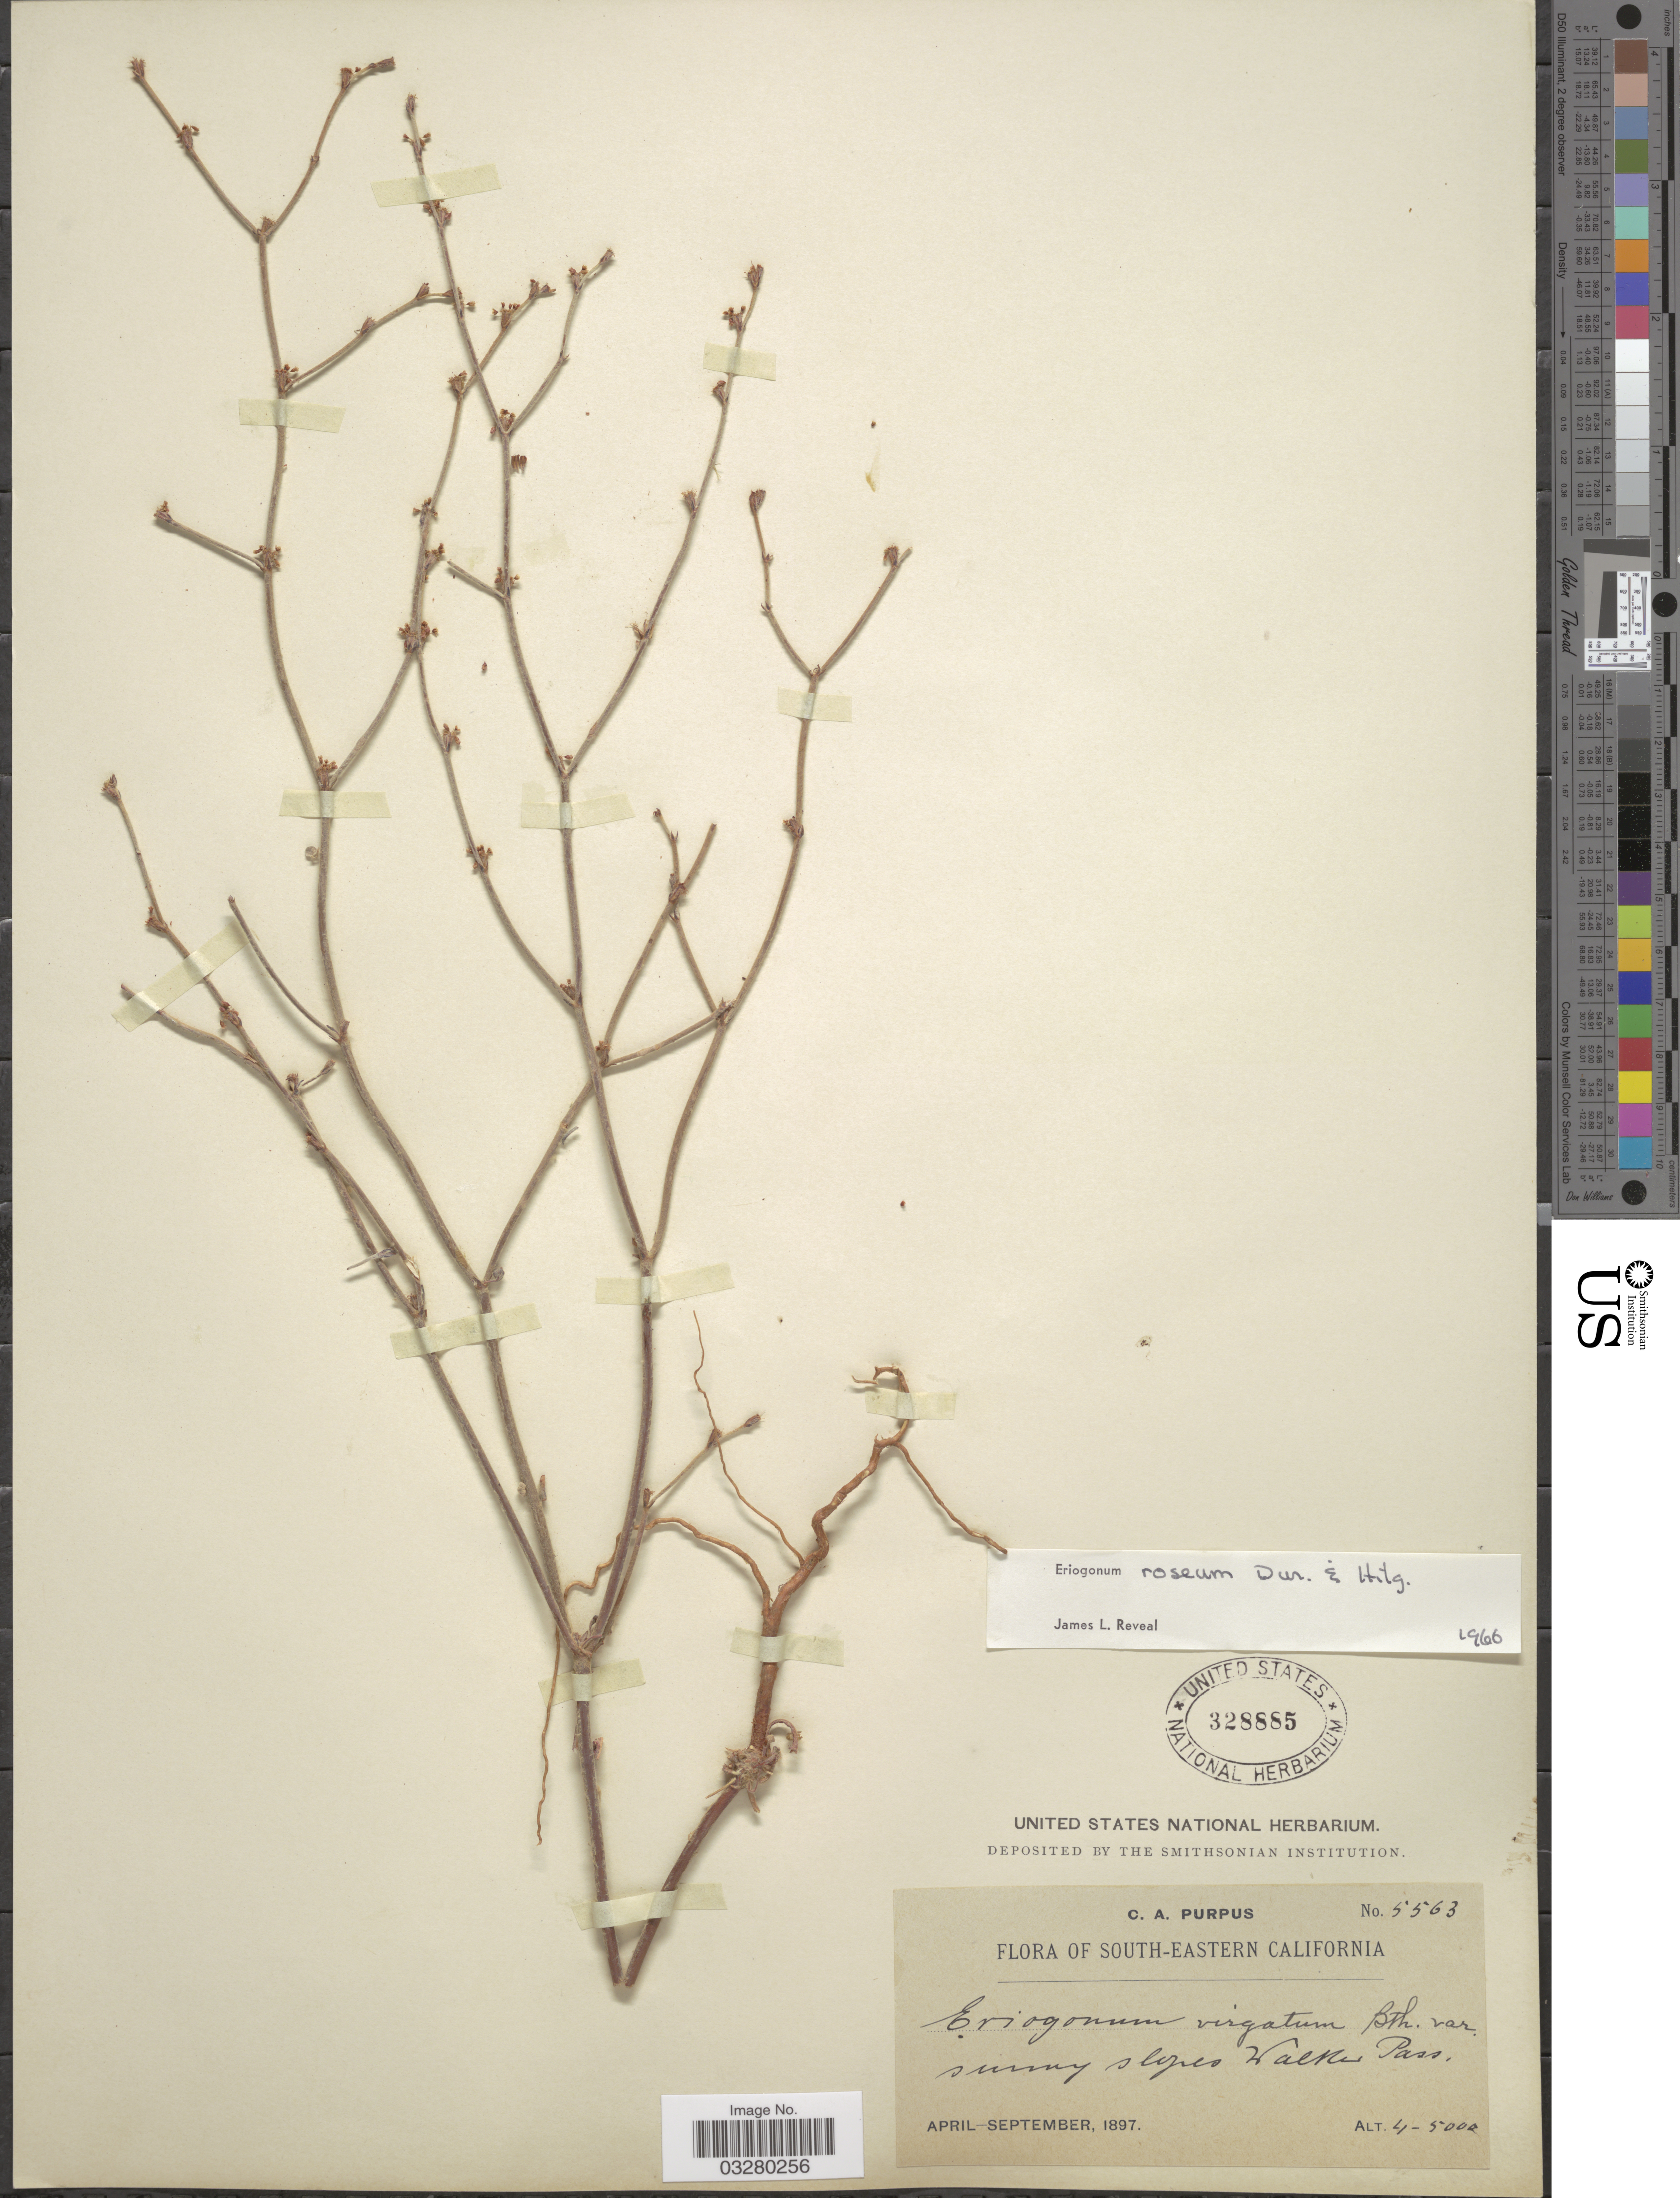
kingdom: Plantae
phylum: Tracheophyta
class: Magnoliopsida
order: Caryophyllales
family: Polygonaceae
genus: Eriogonum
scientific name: Eriogonum roseum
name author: Durand & Hilg.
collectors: C. A. Purpus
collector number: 5563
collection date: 1897-04/1897-09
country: United States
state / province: California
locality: South-Eastern California. Sunny slopes Walker Pass.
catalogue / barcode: US 328885